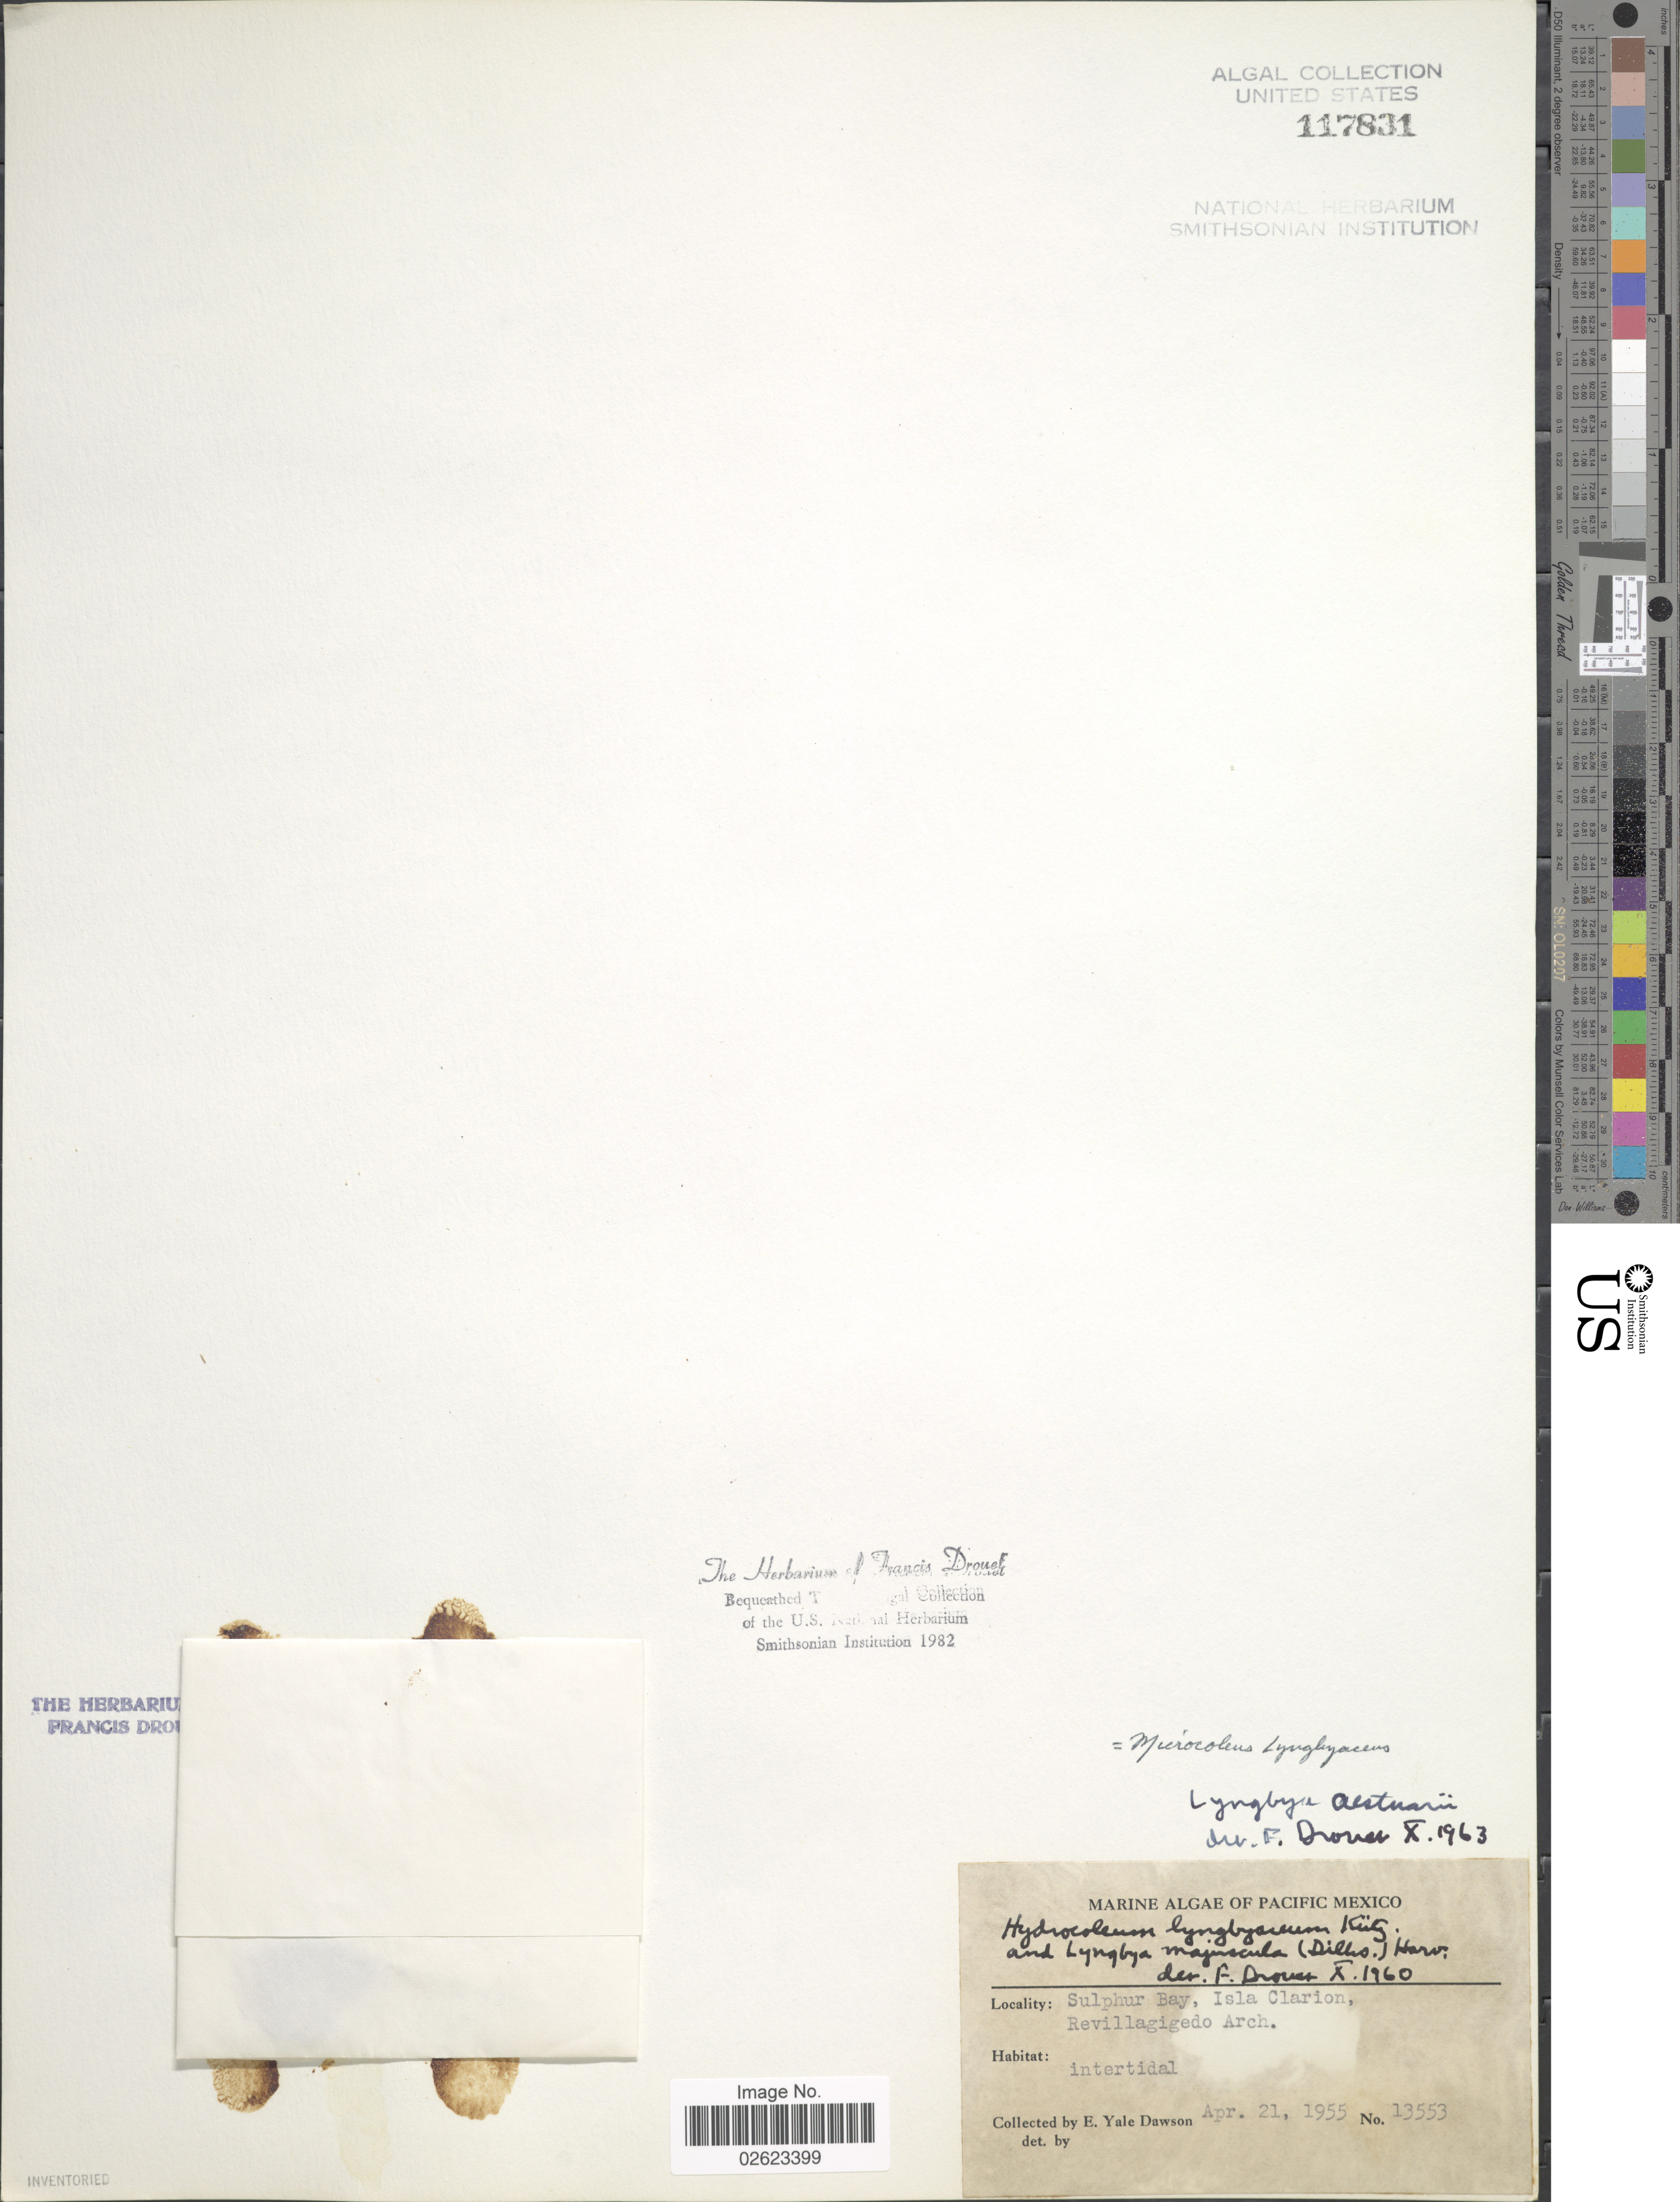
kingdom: Bacteria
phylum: Cyanobacteria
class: Cyanobacteriia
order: Cyanobacteriales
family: Microcoleaceae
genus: Microcoleus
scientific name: Microcoleus lyngbyaceus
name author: Kütz. ex Forti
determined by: Drouet, F. E.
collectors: E. Y. Dawson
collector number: EYD 13553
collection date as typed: Apr. 21,1955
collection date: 1955-04-21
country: Mexico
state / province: Colima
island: Isla Clarion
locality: Sulphur Bay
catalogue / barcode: US 117831